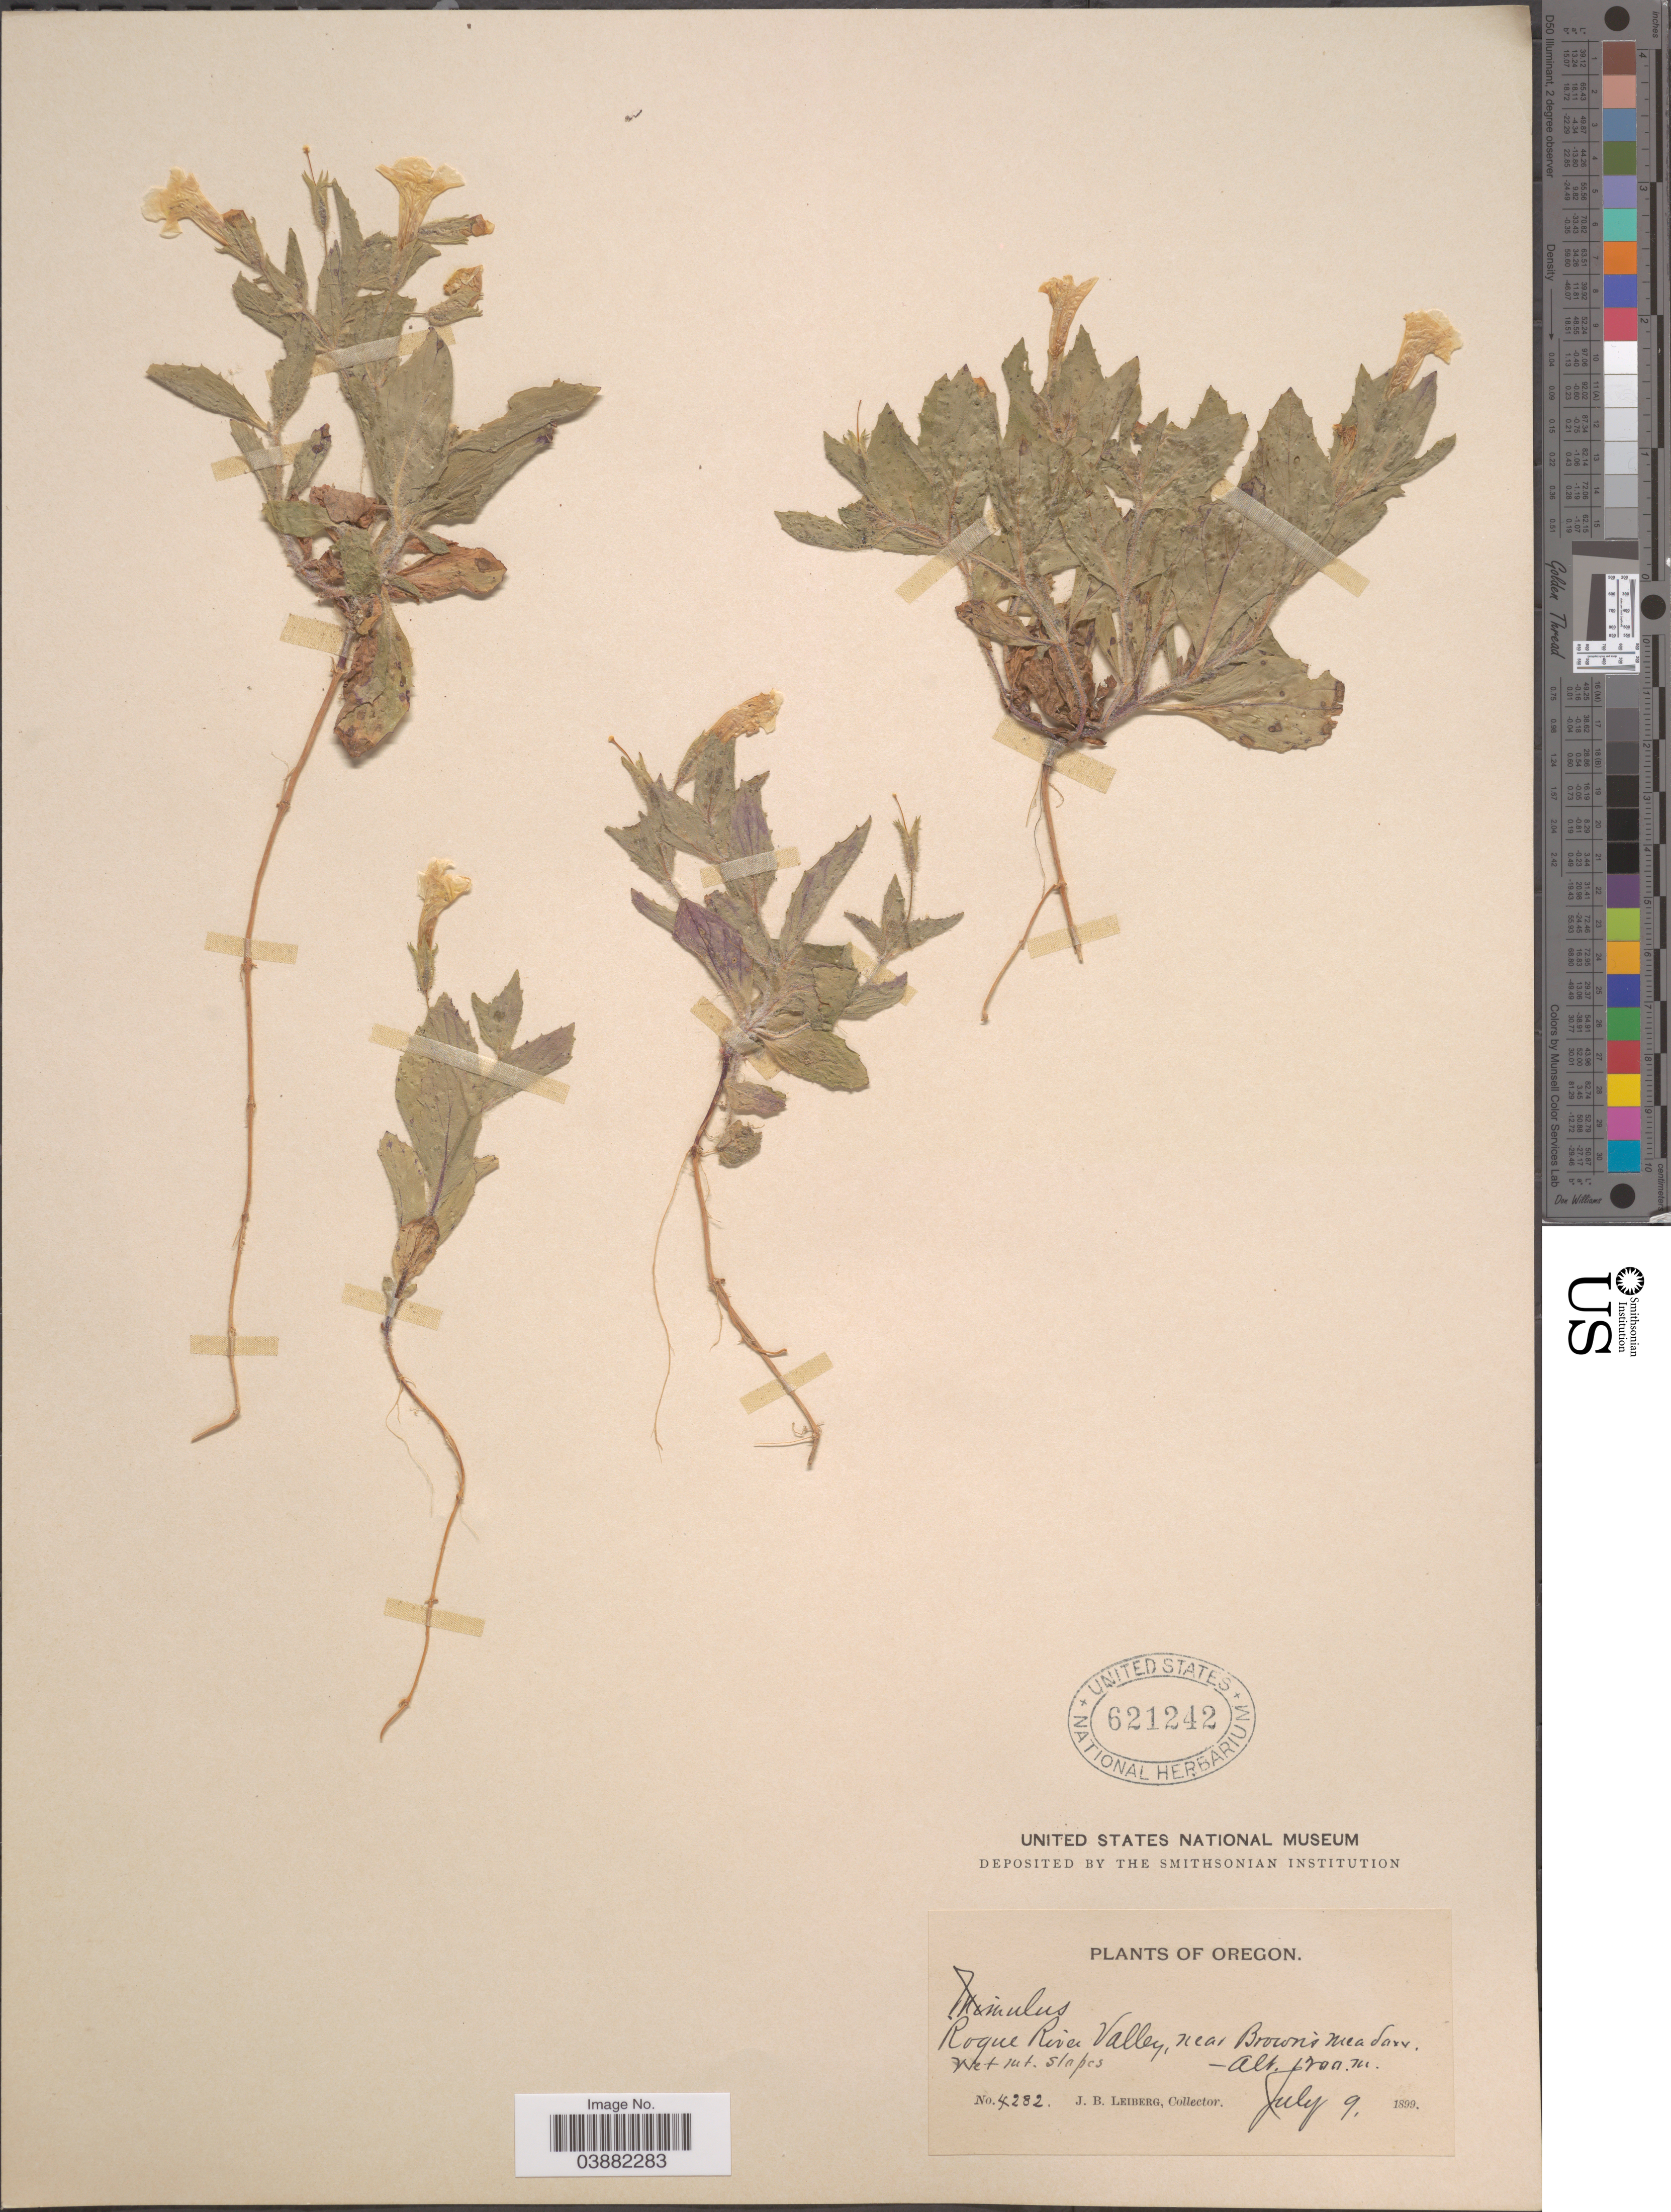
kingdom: Plantae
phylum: Tracheophyta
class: Magnoliopsida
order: Lamiales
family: Phrymaceae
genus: Mimulus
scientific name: Mimulus moschatus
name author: Douglas ex Lindl.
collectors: J. B. Leiberg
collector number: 4282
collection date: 1899-07-09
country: United States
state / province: Oregon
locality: Rogue River Valley, near Brown's Meadow.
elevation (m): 6200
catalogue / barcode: US 621242